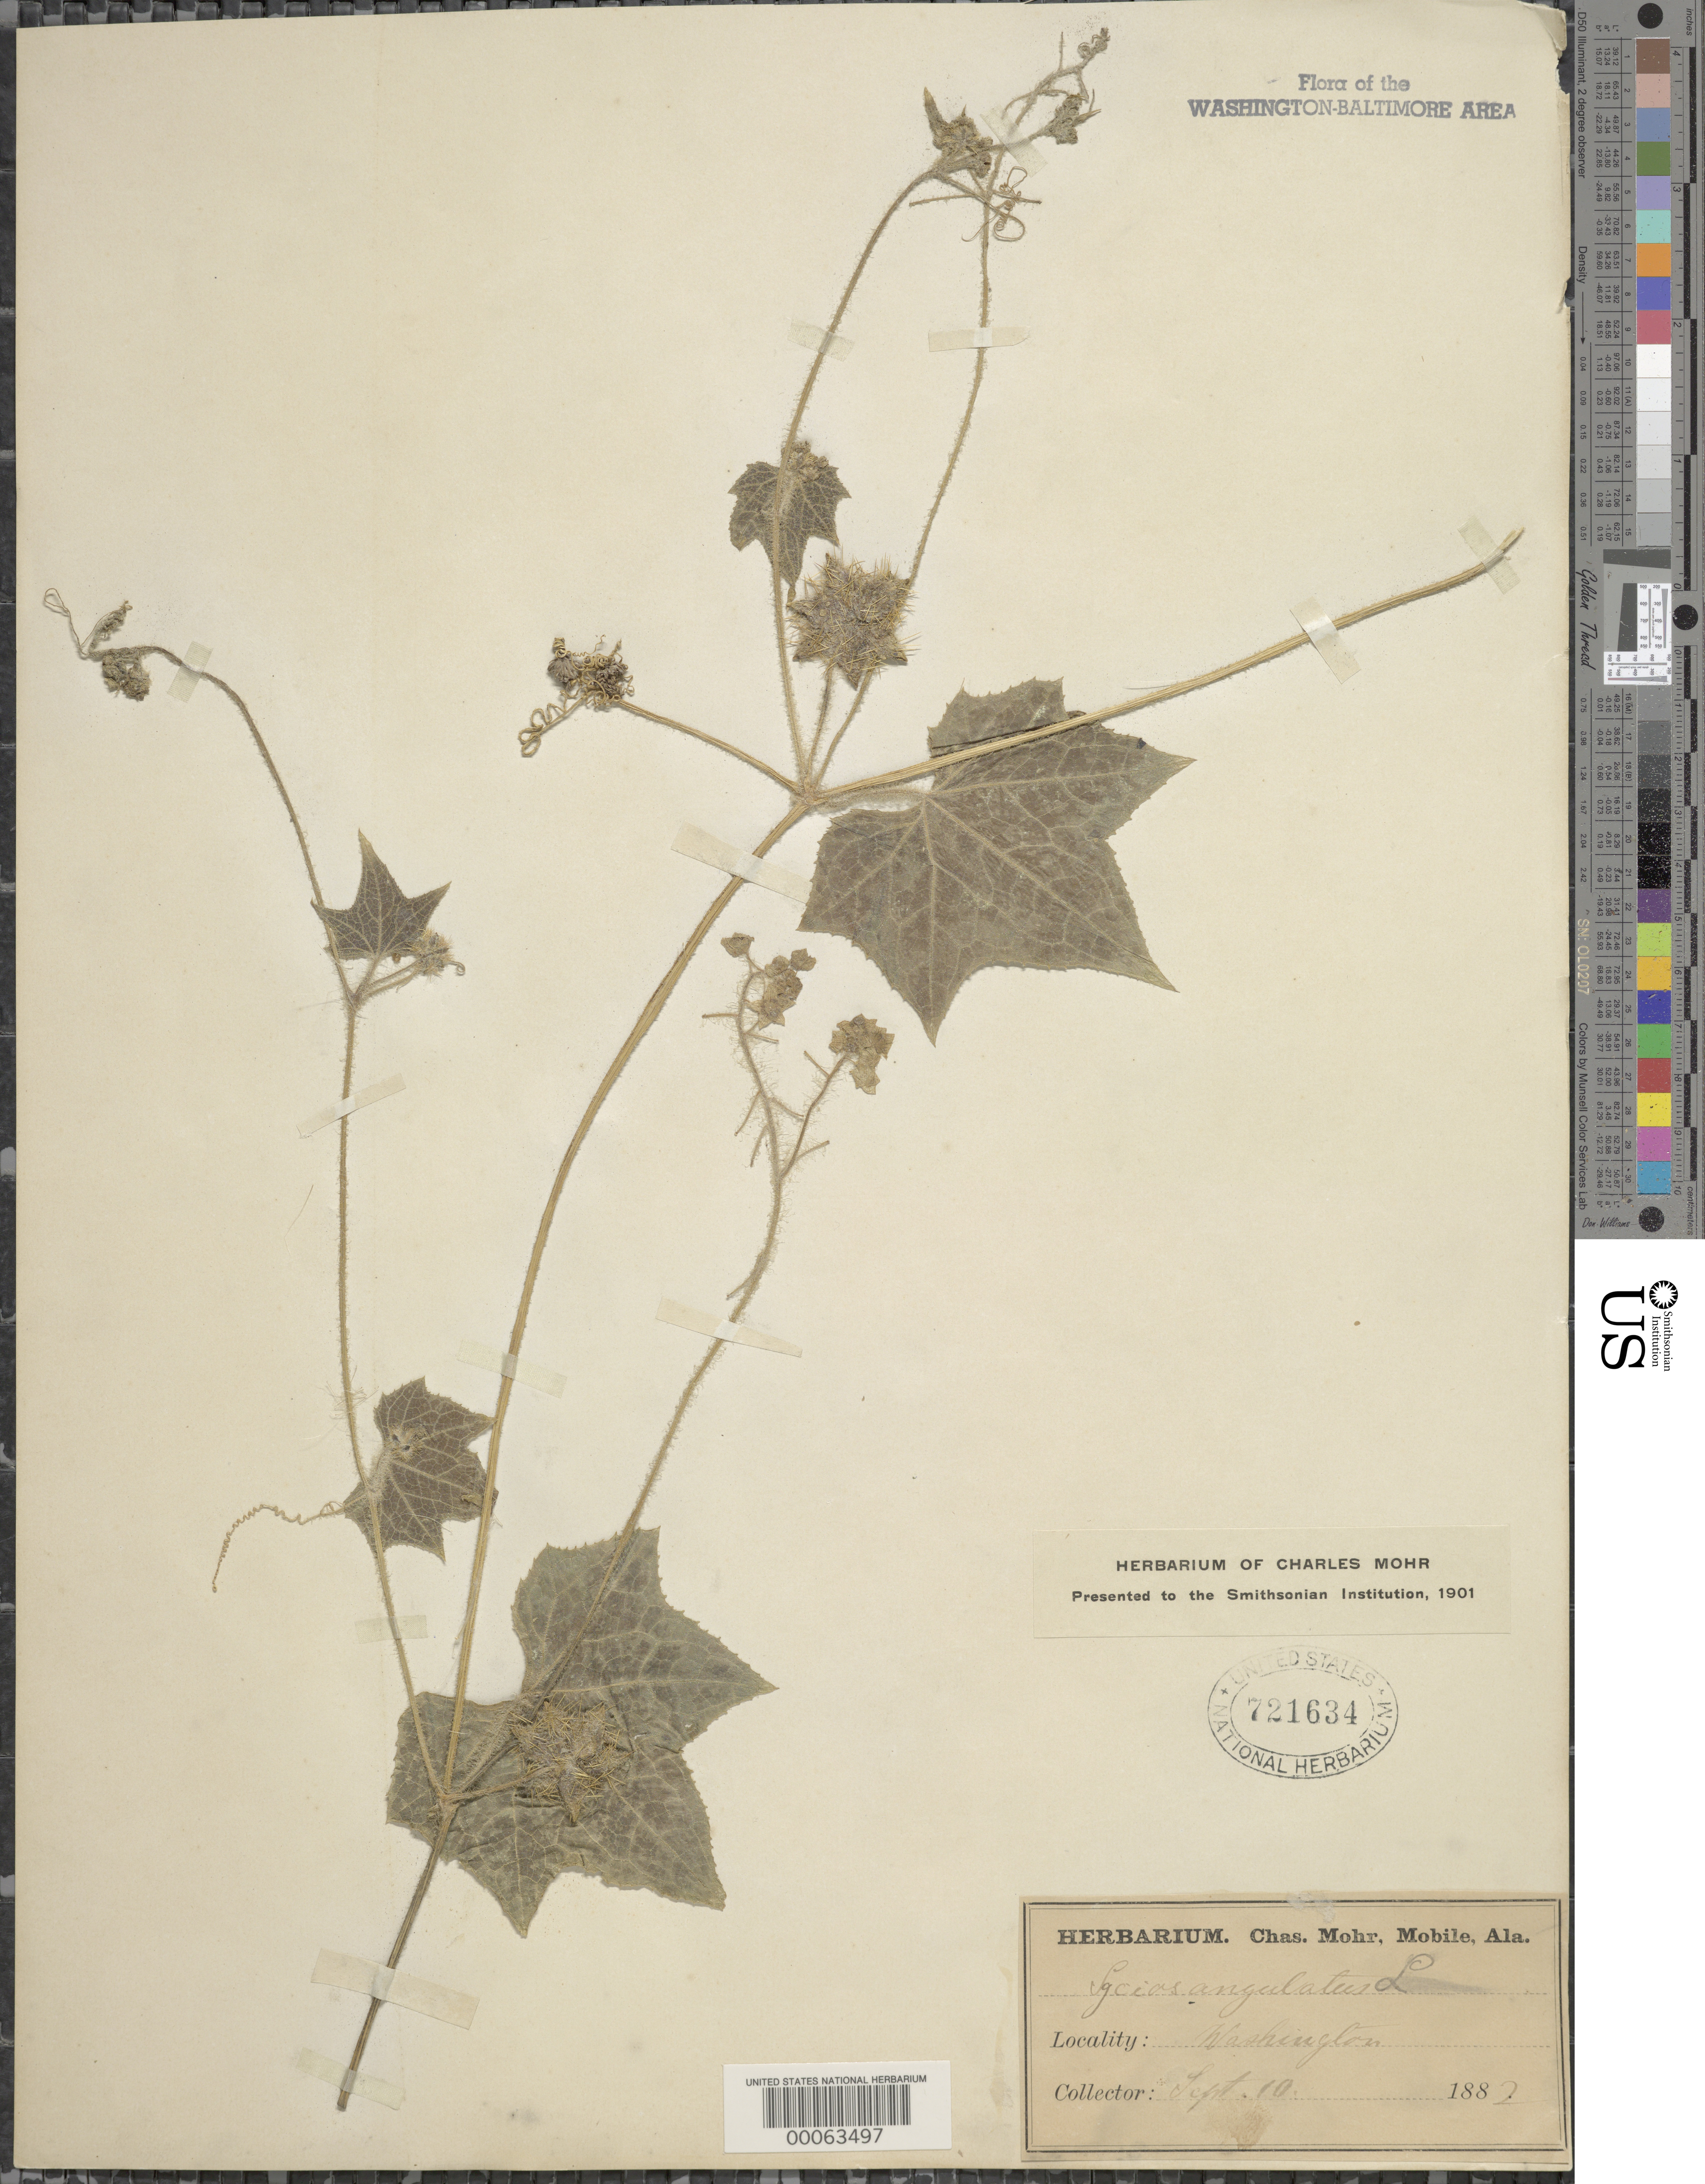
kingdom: Plantae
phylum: Tracheophyta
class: Magnoliopsida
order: Cucurbitales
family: Cucurbitaceae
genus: Sicyos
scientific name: Sicyos angulatus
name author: L.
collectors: C. T. Mohr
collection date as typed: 10 Sep 1882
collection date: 1882-09-10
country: United States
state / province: District of Columbia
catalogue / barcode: US 721634